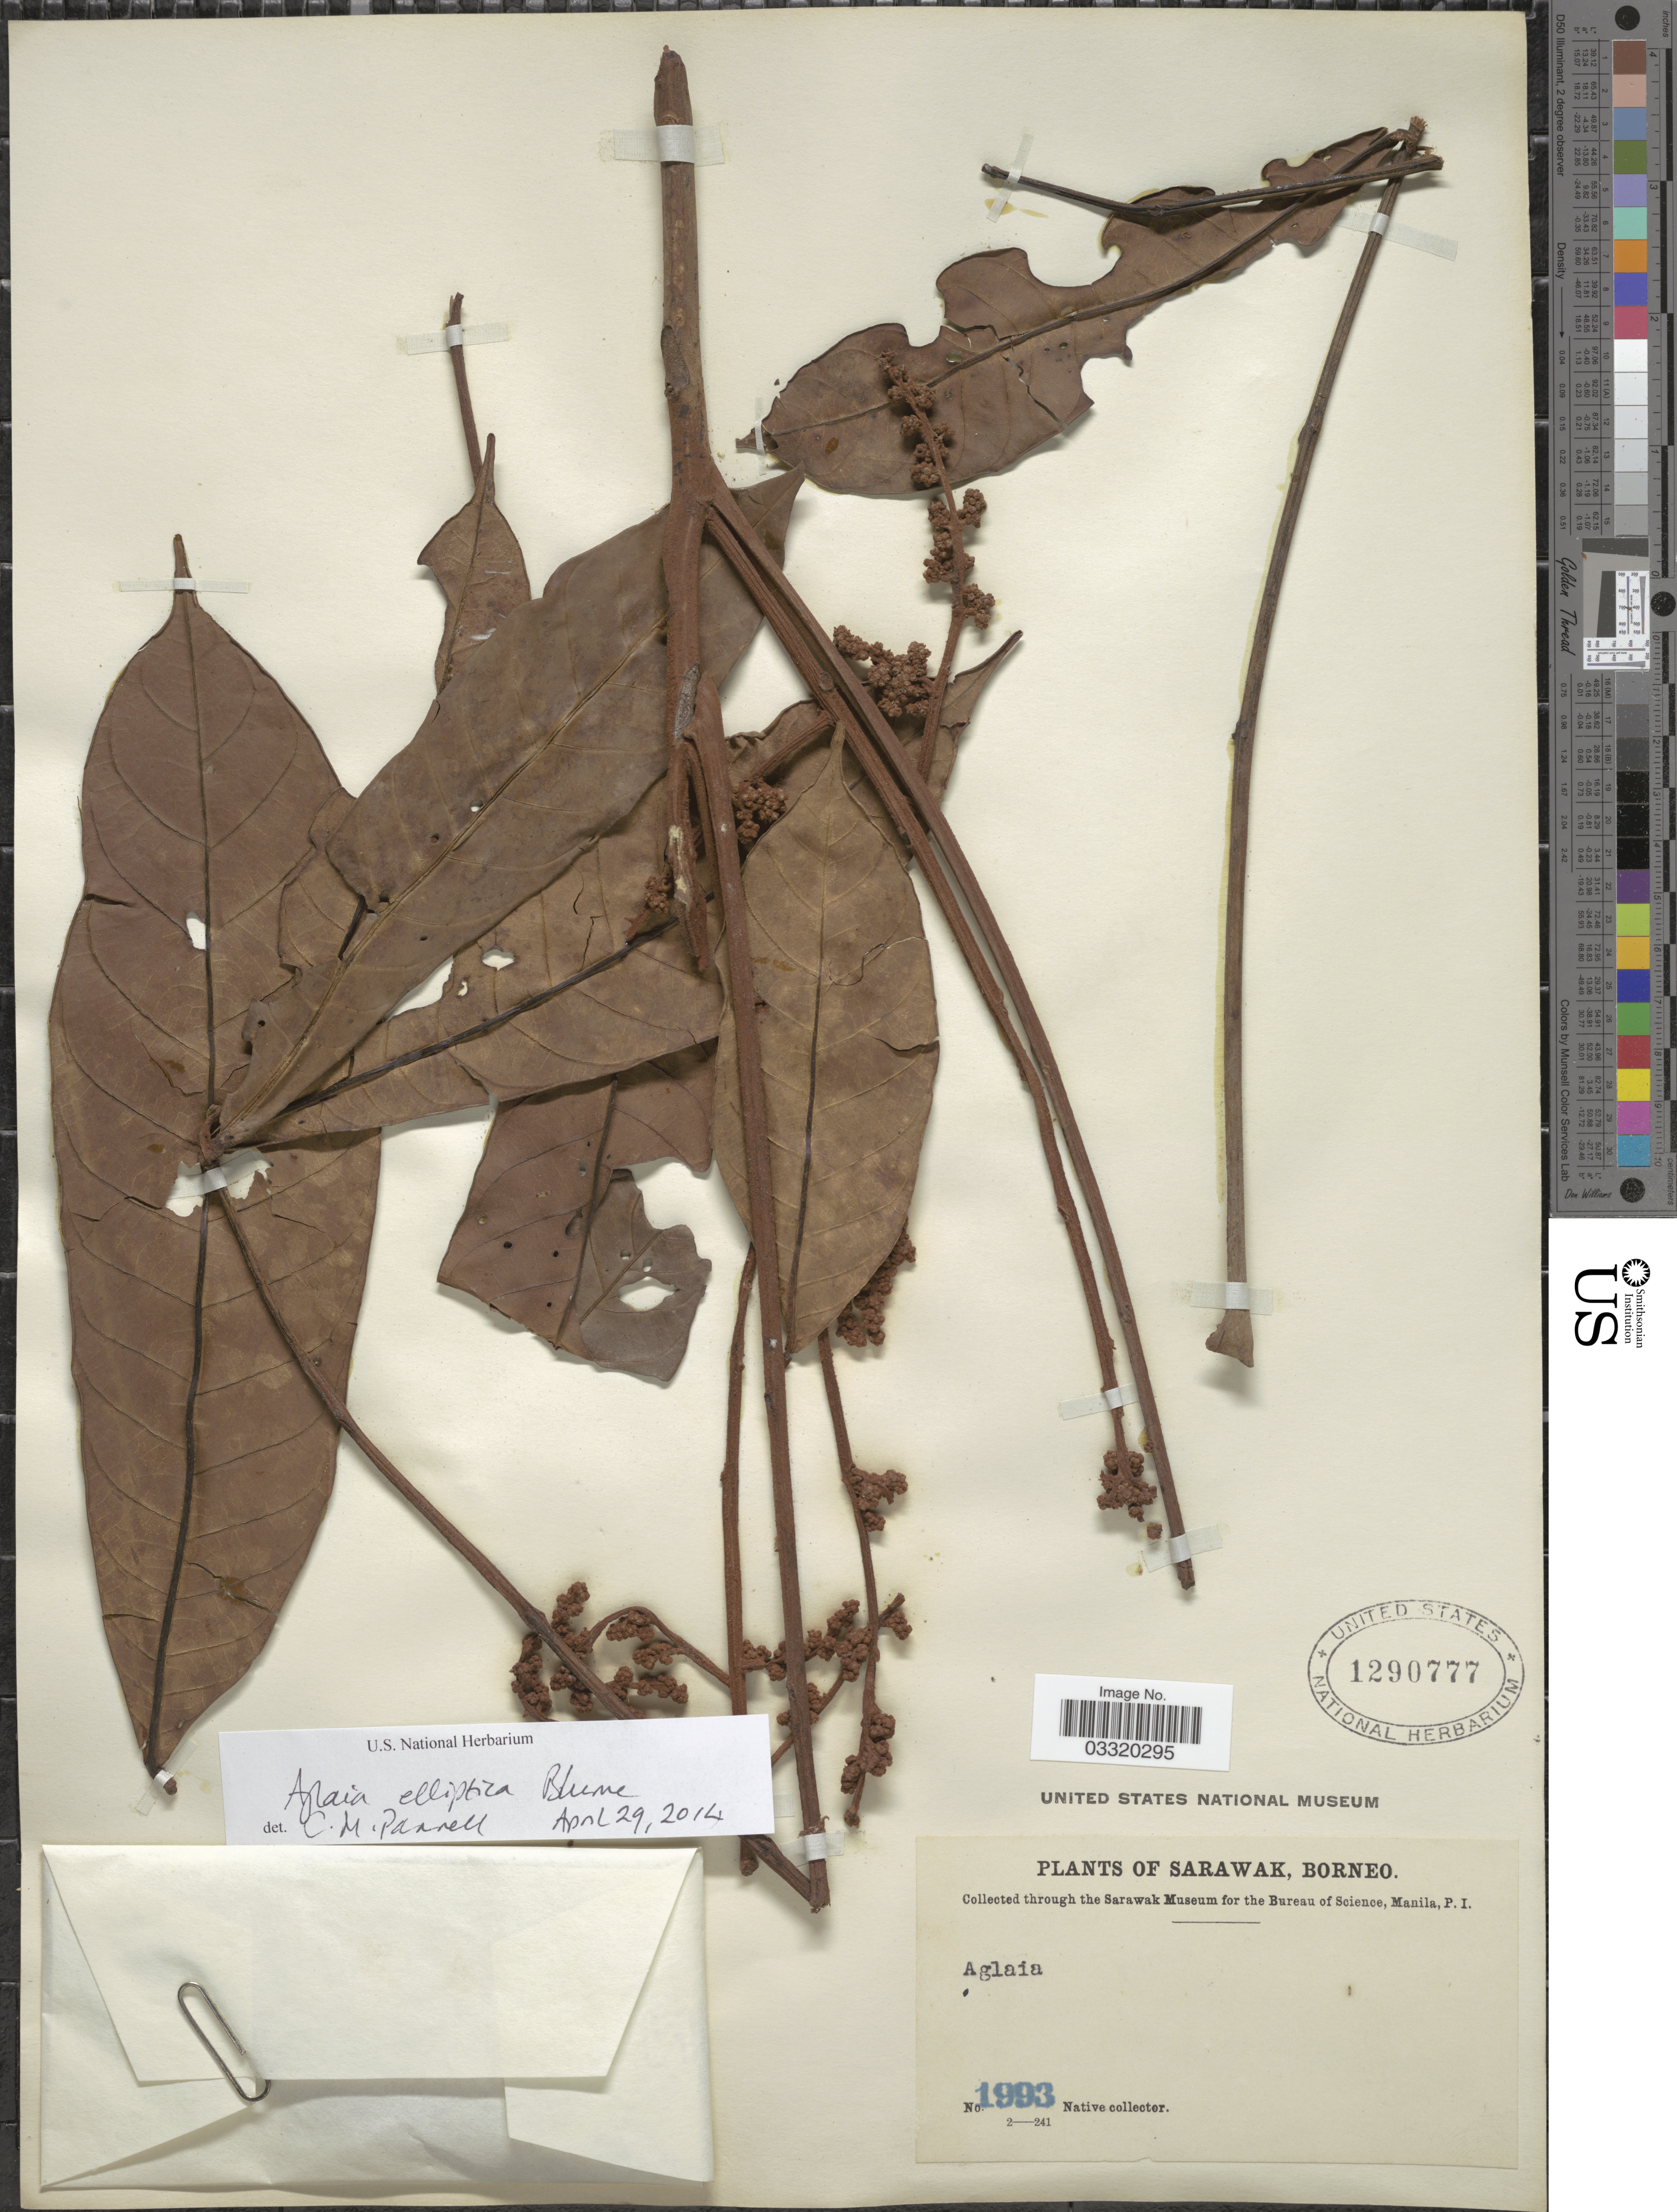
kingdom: Plantae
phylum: Tracheophyta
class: Magnoliopsida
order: Sapindales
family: Meliaceae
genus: Aglaia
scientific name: Aglaia elliptica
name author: Blume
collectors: Native collector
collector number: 1993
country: Malaysia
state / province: Sarawak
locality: Borneo.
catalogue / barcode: US 1290777